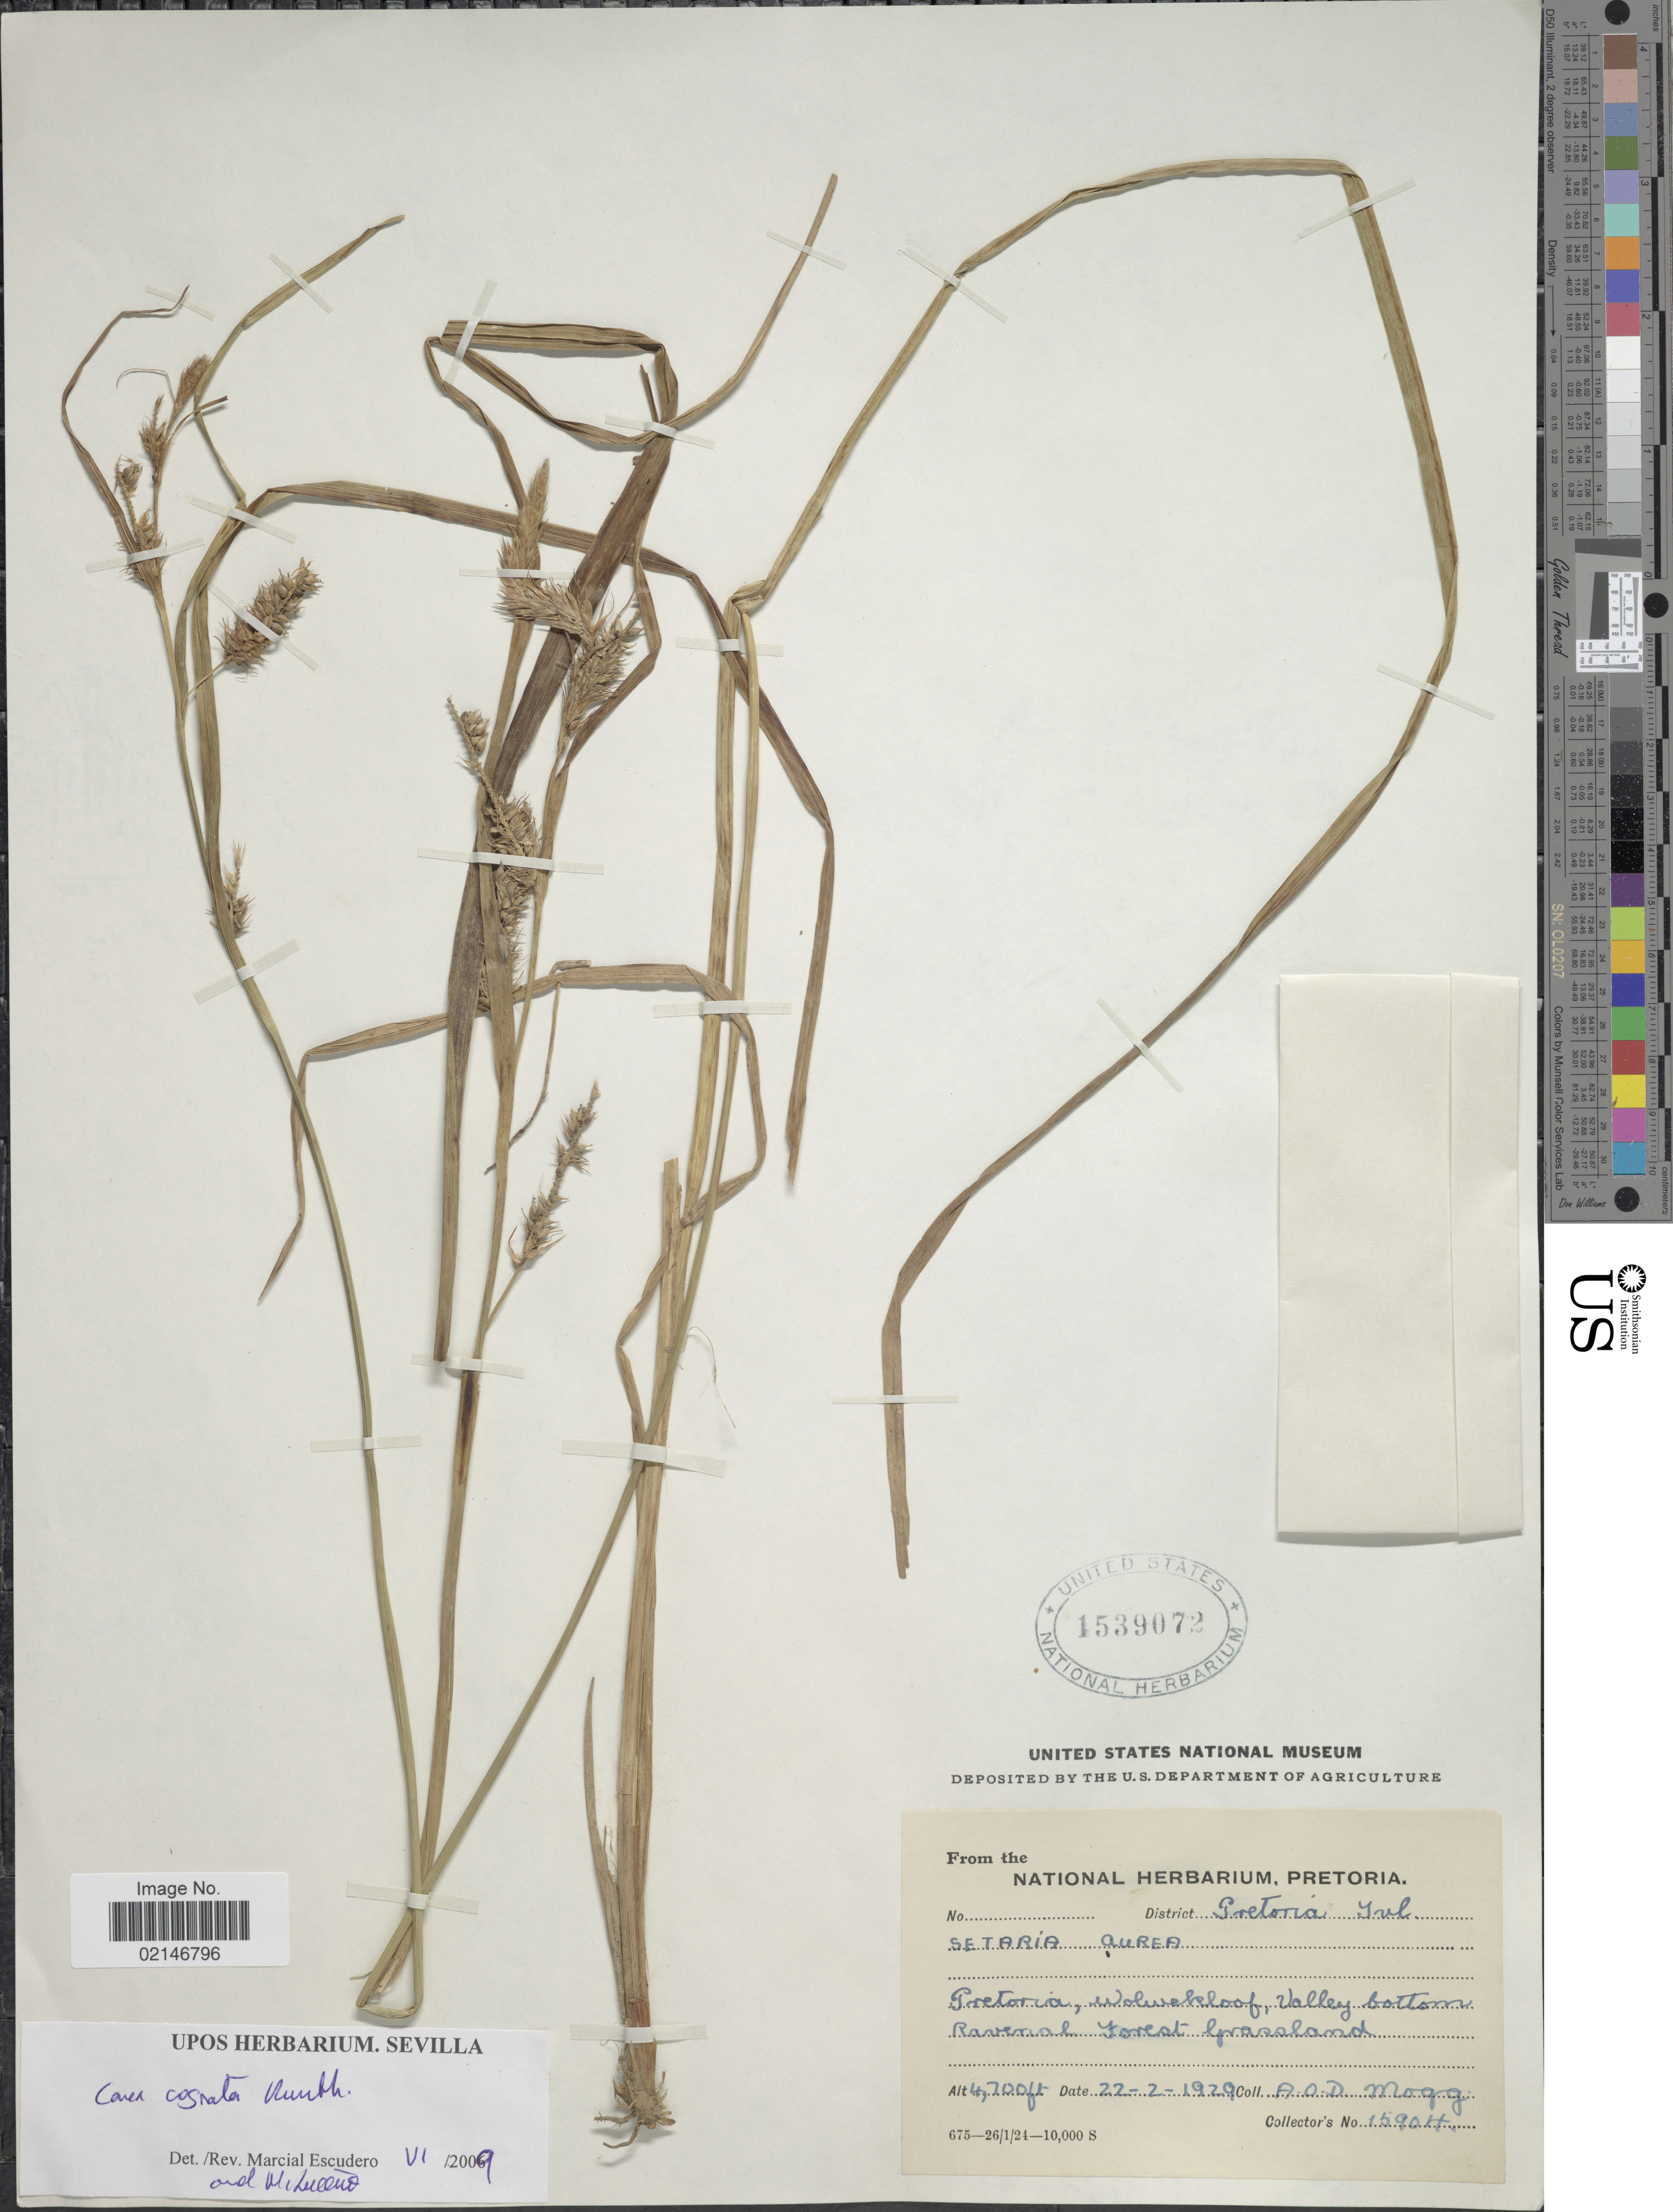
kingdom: Plantae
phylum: Tracheophyta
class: Liliopsida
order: Poales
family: Cyperaceae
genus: Carex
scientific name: Carex cognata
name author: Kunth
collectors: A. O. Mogg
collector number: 15904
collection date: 1929-02-22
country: South Africa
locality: District Pretoria Ivl., Pretoria, Wolveskloof, Valley bottom Ravernal Forest Grassland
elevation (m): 1433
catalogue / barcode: US 1539072